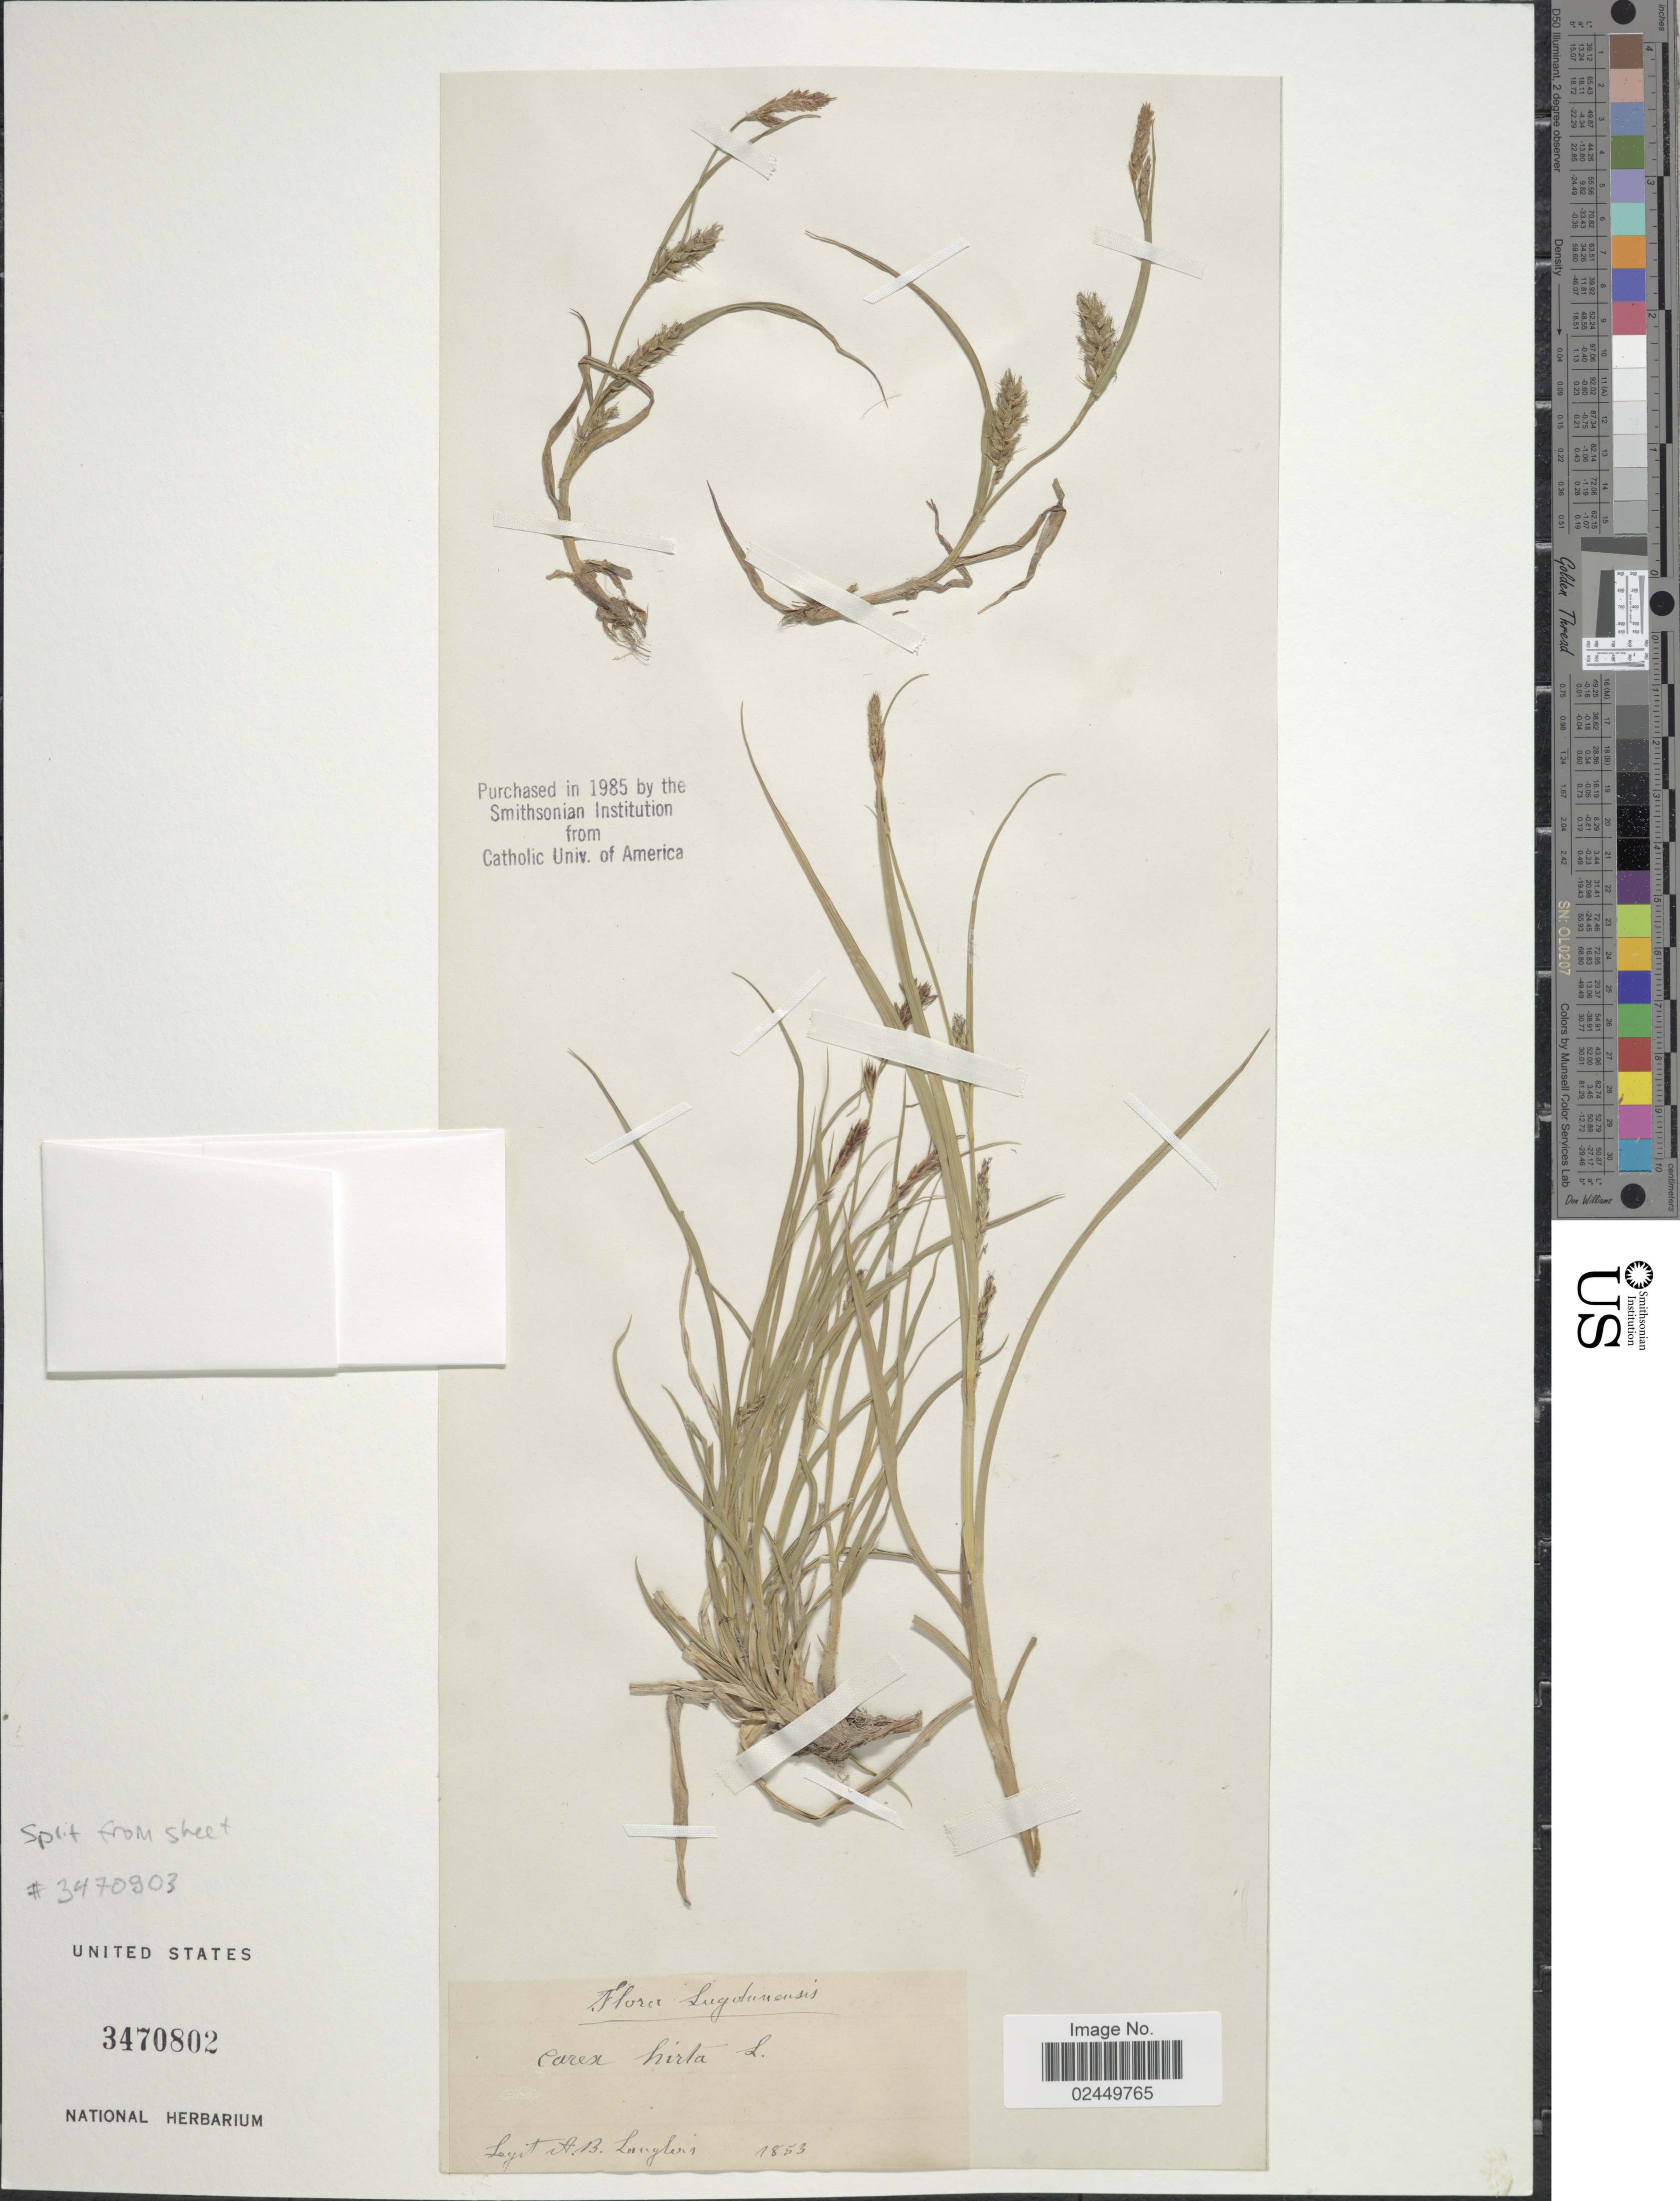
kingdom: Plantae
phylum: Tracheophyta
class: Liliopsida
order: Poales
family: Cyperaceae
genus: Carex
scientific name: Carex hirta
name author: L.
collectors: A. Langlois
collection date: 1853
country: France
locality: Lugdunensis.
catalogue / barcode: US 3470802